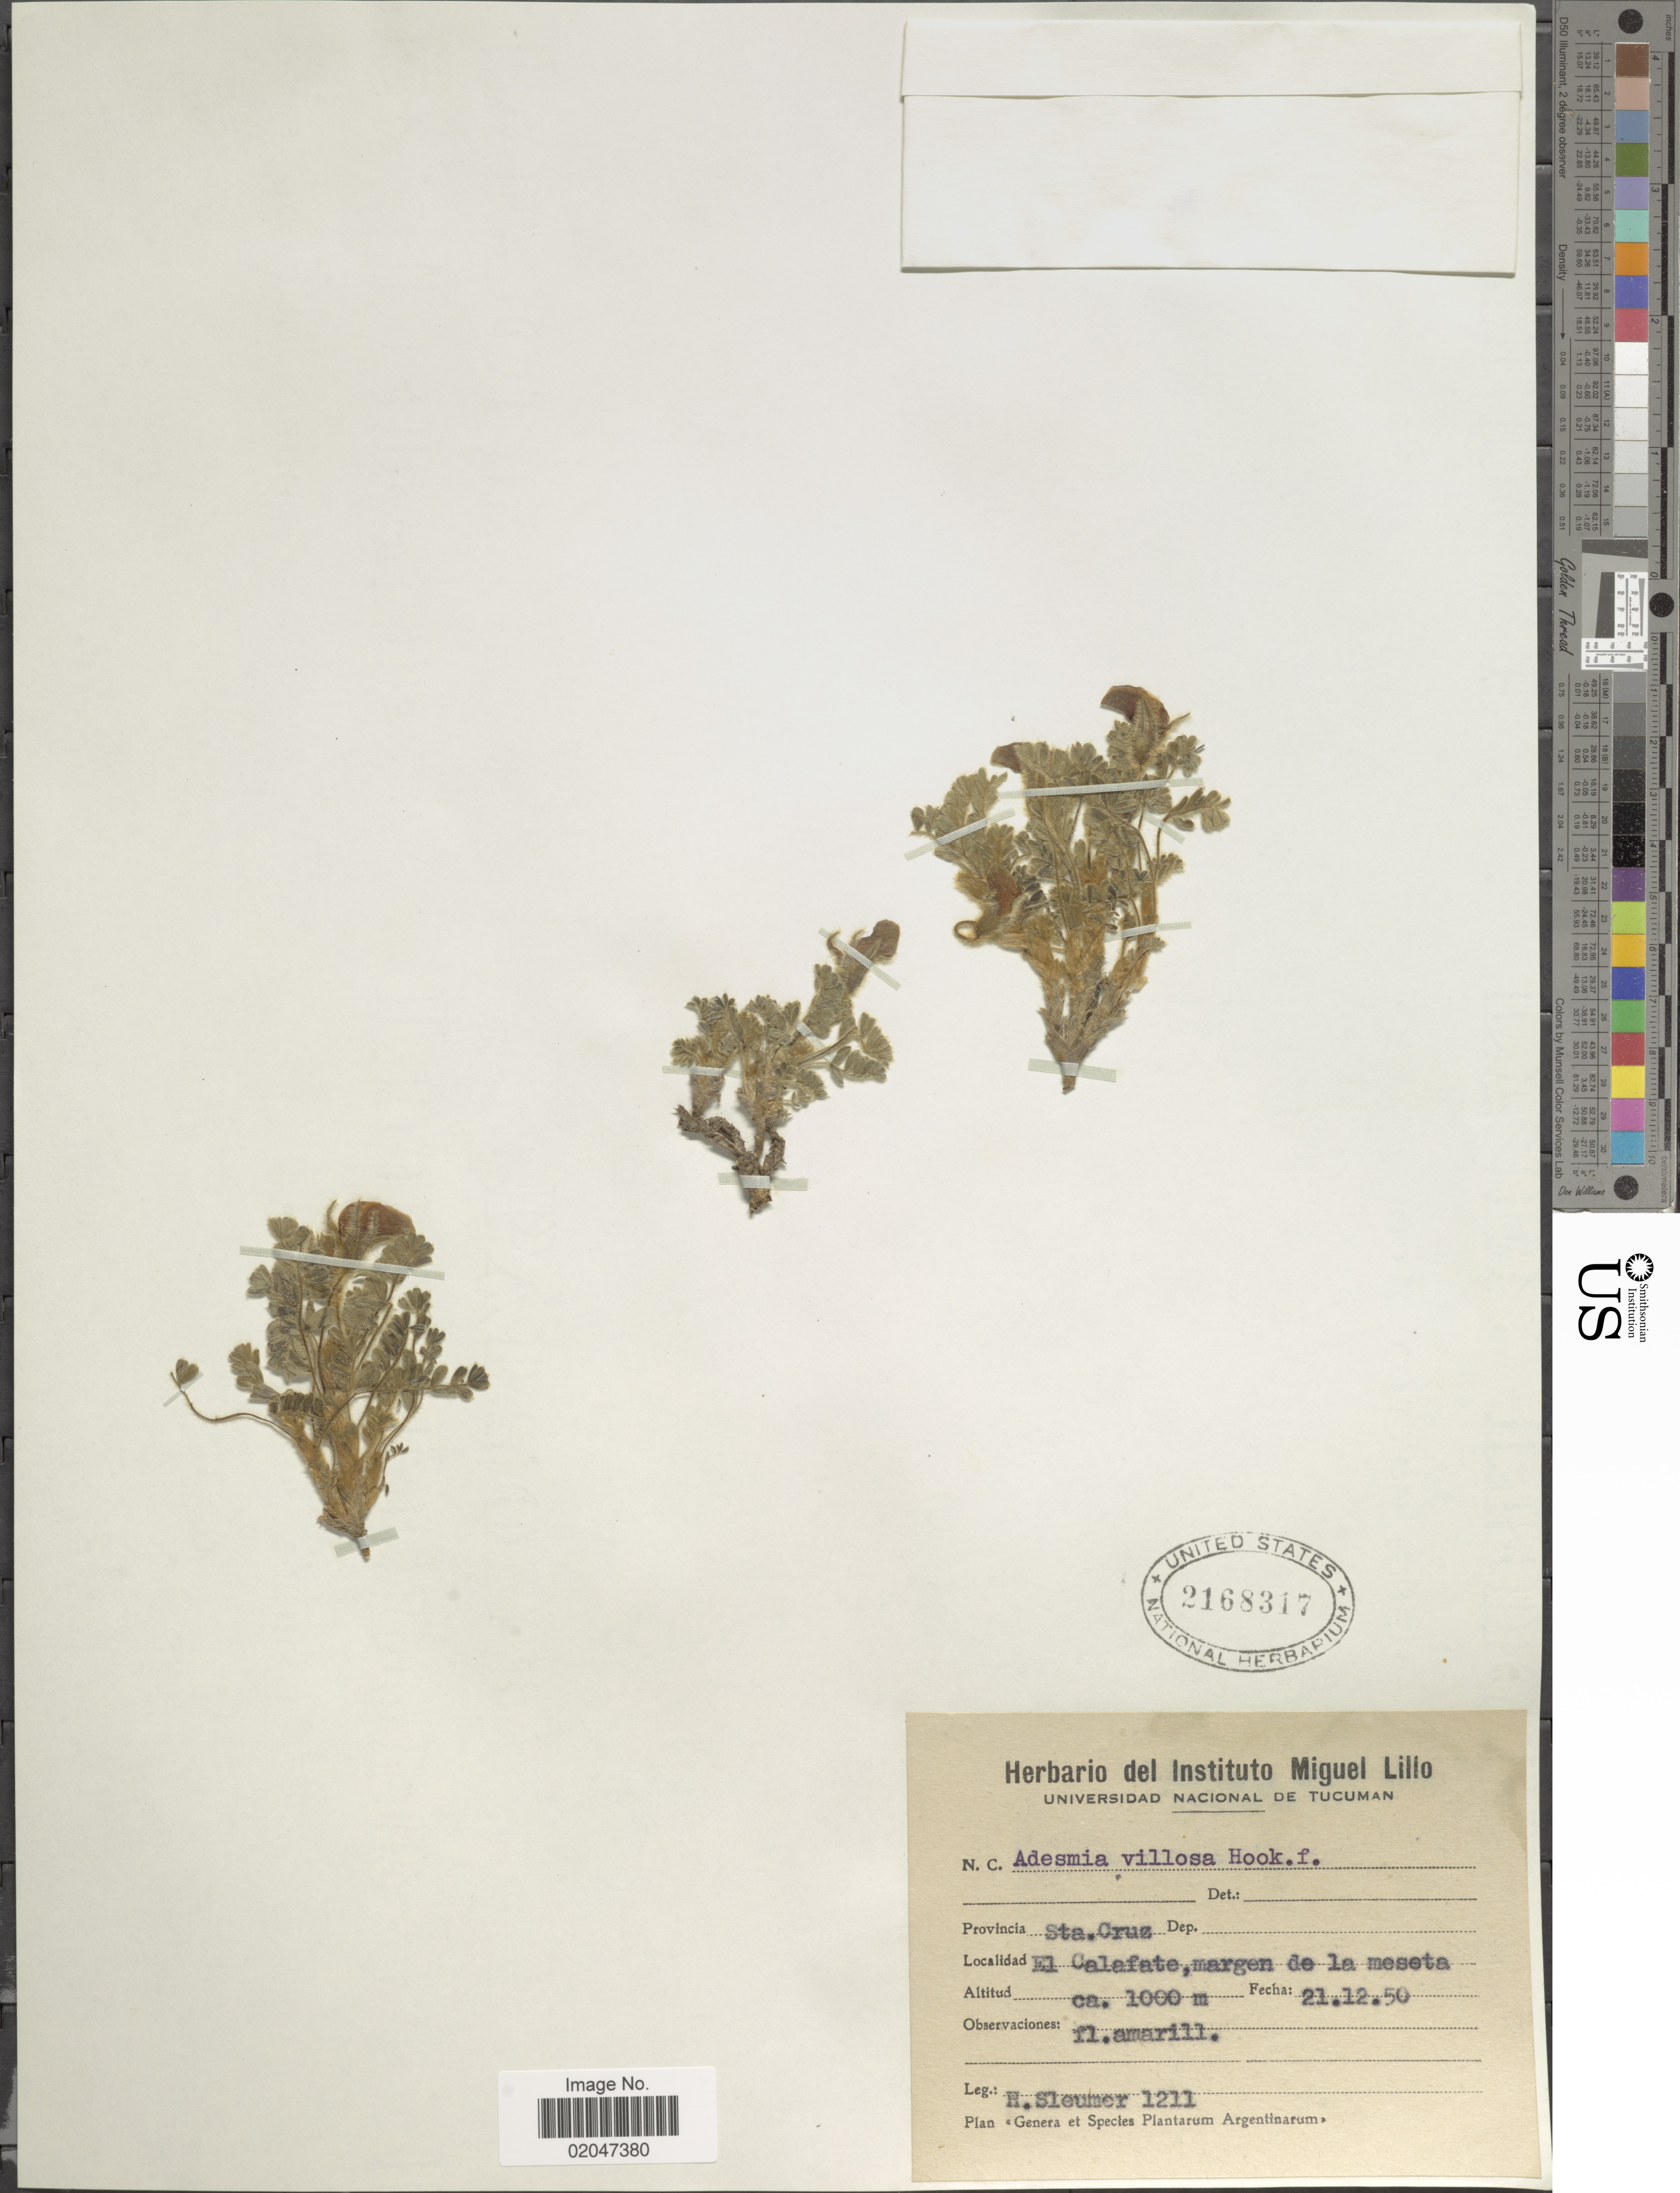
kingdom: Plantae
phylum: Tracheophyta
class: Magnoliopsida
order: Fabales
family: Fabaceae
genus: Adesmia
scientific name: Adesmia villosa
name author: Hook. f.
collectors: H. O. Sleumer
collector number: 1211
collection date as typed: Transcribed d/m/y: 21/12/50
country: Argentina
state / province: Santa Cruz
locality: Sta. Cruz. El Calafate, margen de la meseta. Argentinarum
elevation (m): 1000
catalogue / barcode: US 2168317